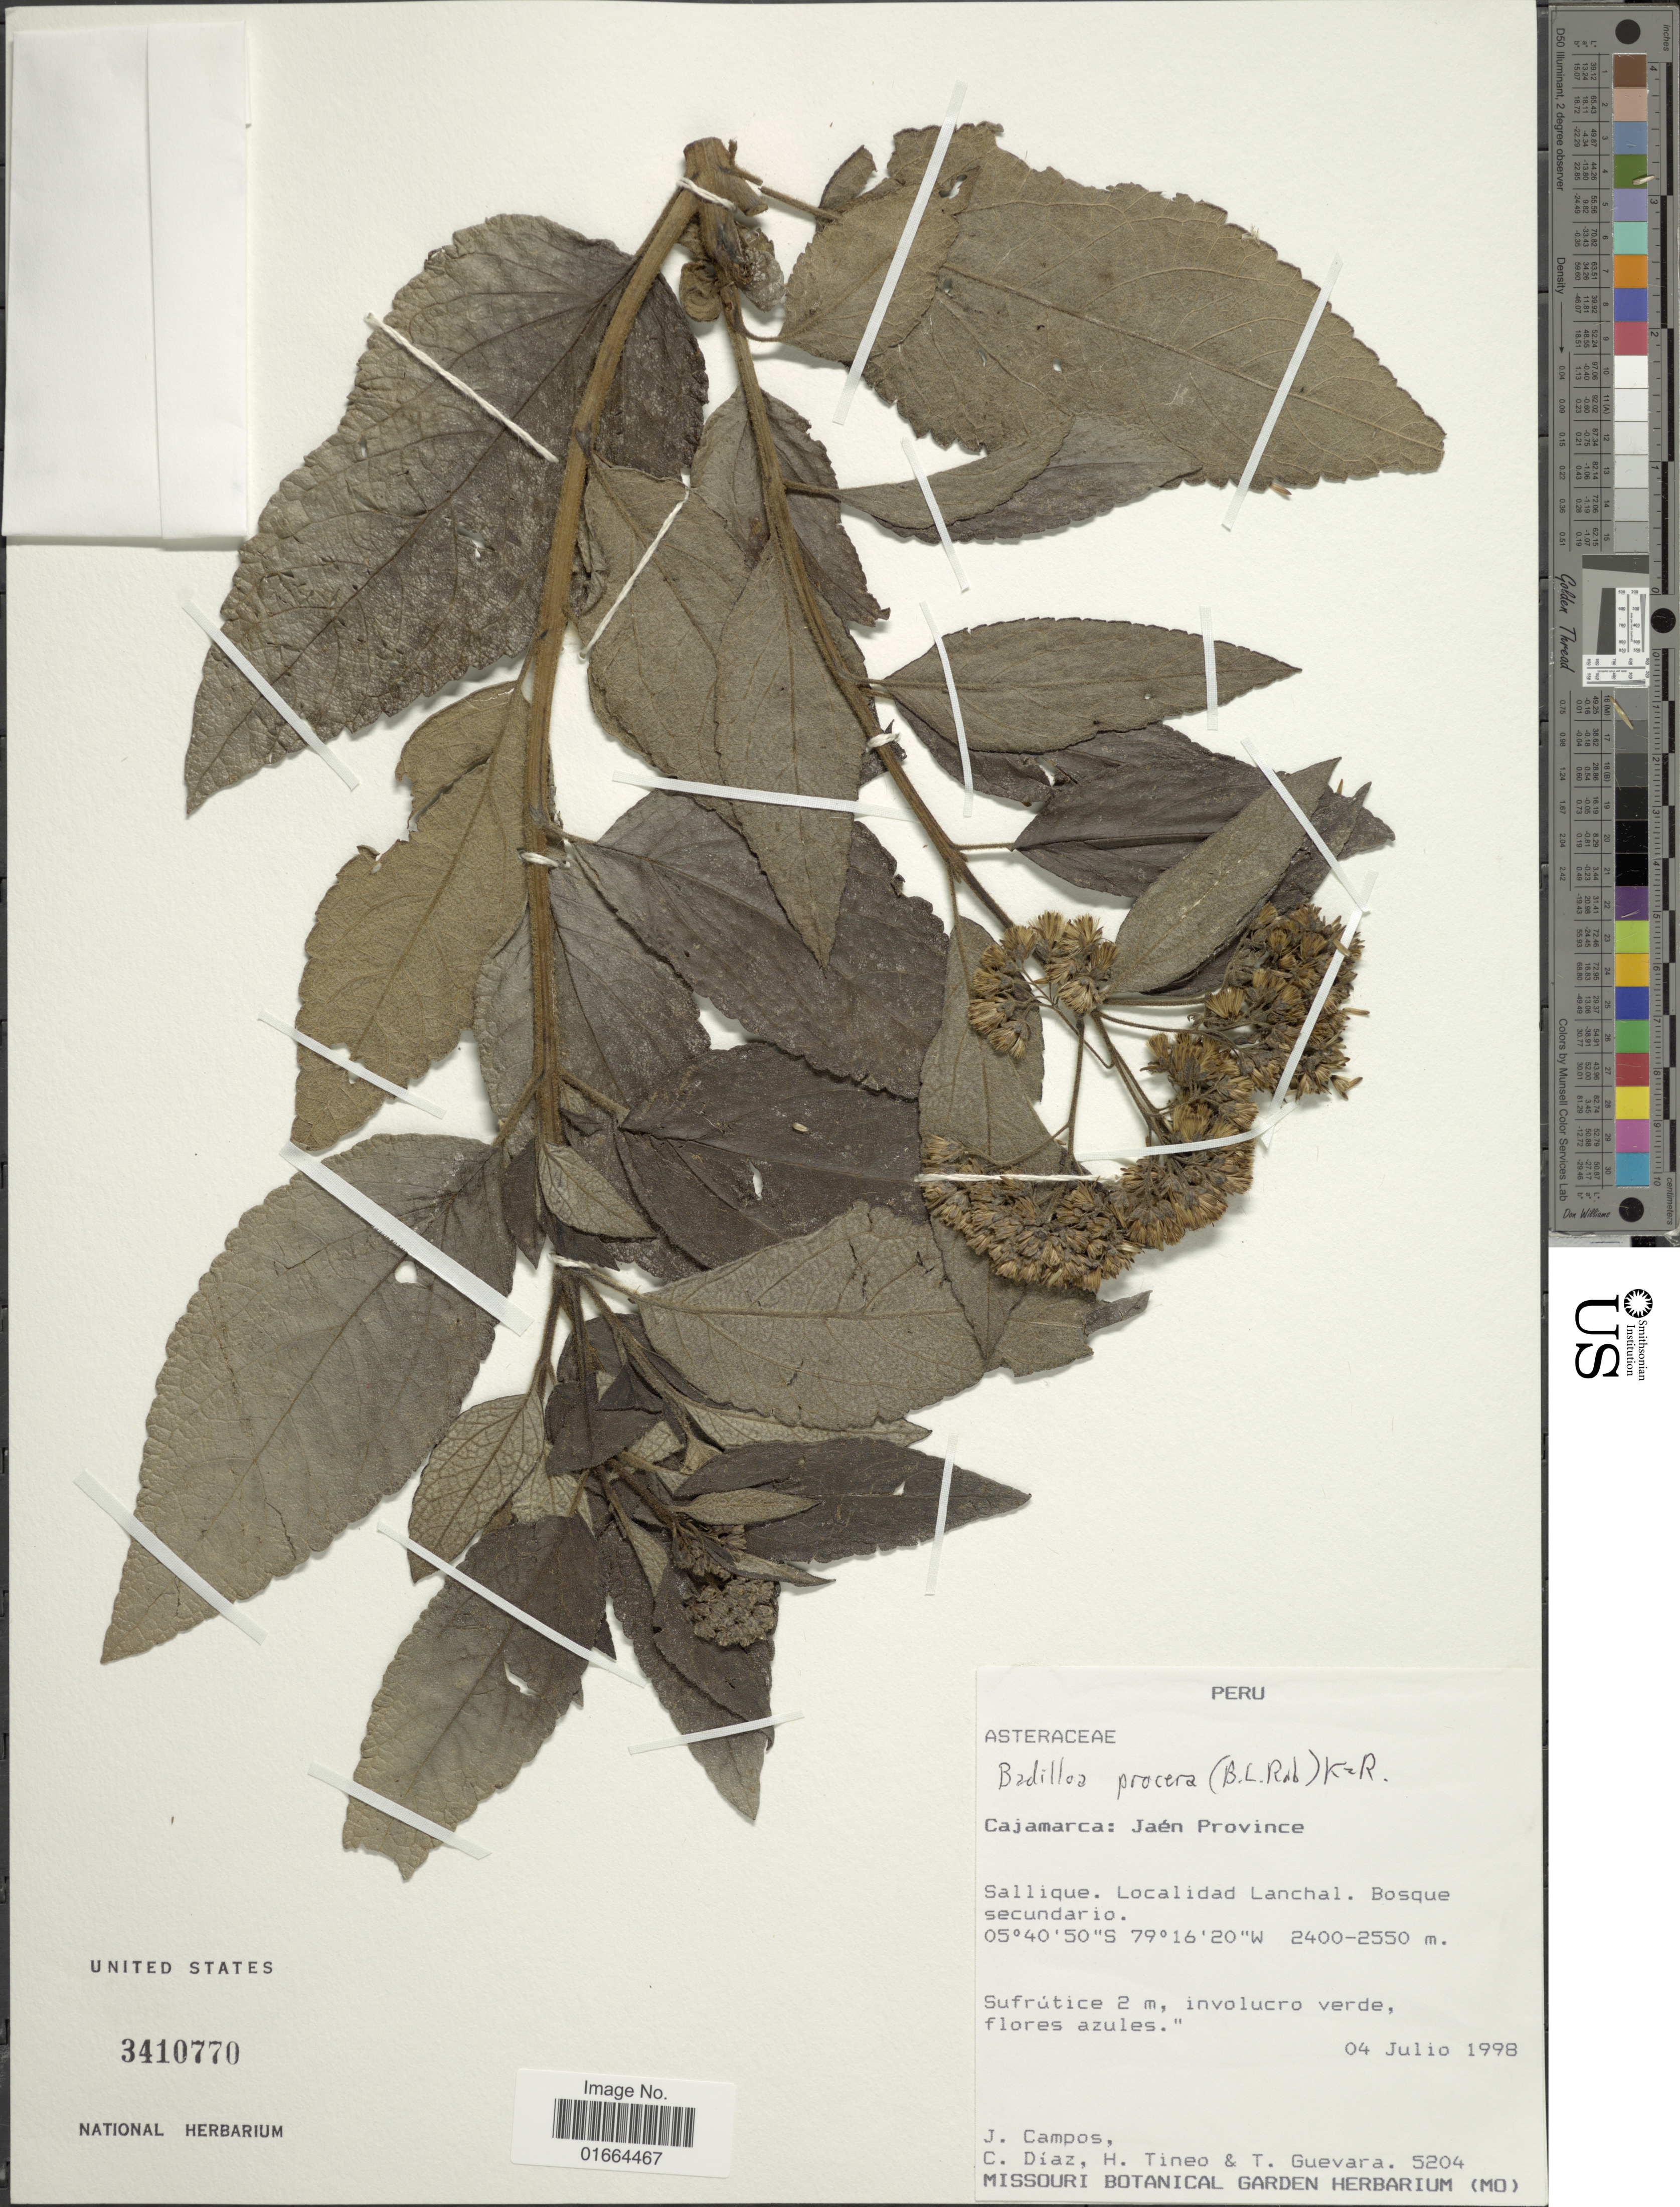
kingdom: Plantae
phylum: Tracheophyta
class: Magnoliopsida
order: Asterales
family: Asteraceae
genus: Badilloa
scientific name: Badilloa procera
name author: (B.L. Rob.) R.M. King & H. Rob.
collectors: J. Campos, C. Díaz, H. Tineo & T. Guevara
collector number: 5204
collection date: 1998-07-04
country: Peru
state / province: Cajamarca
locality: Cajamarca: Jaen Province, Sallique, Localidad Lanchal, Bosque secundario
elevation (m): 2400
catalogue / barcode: US 3410770